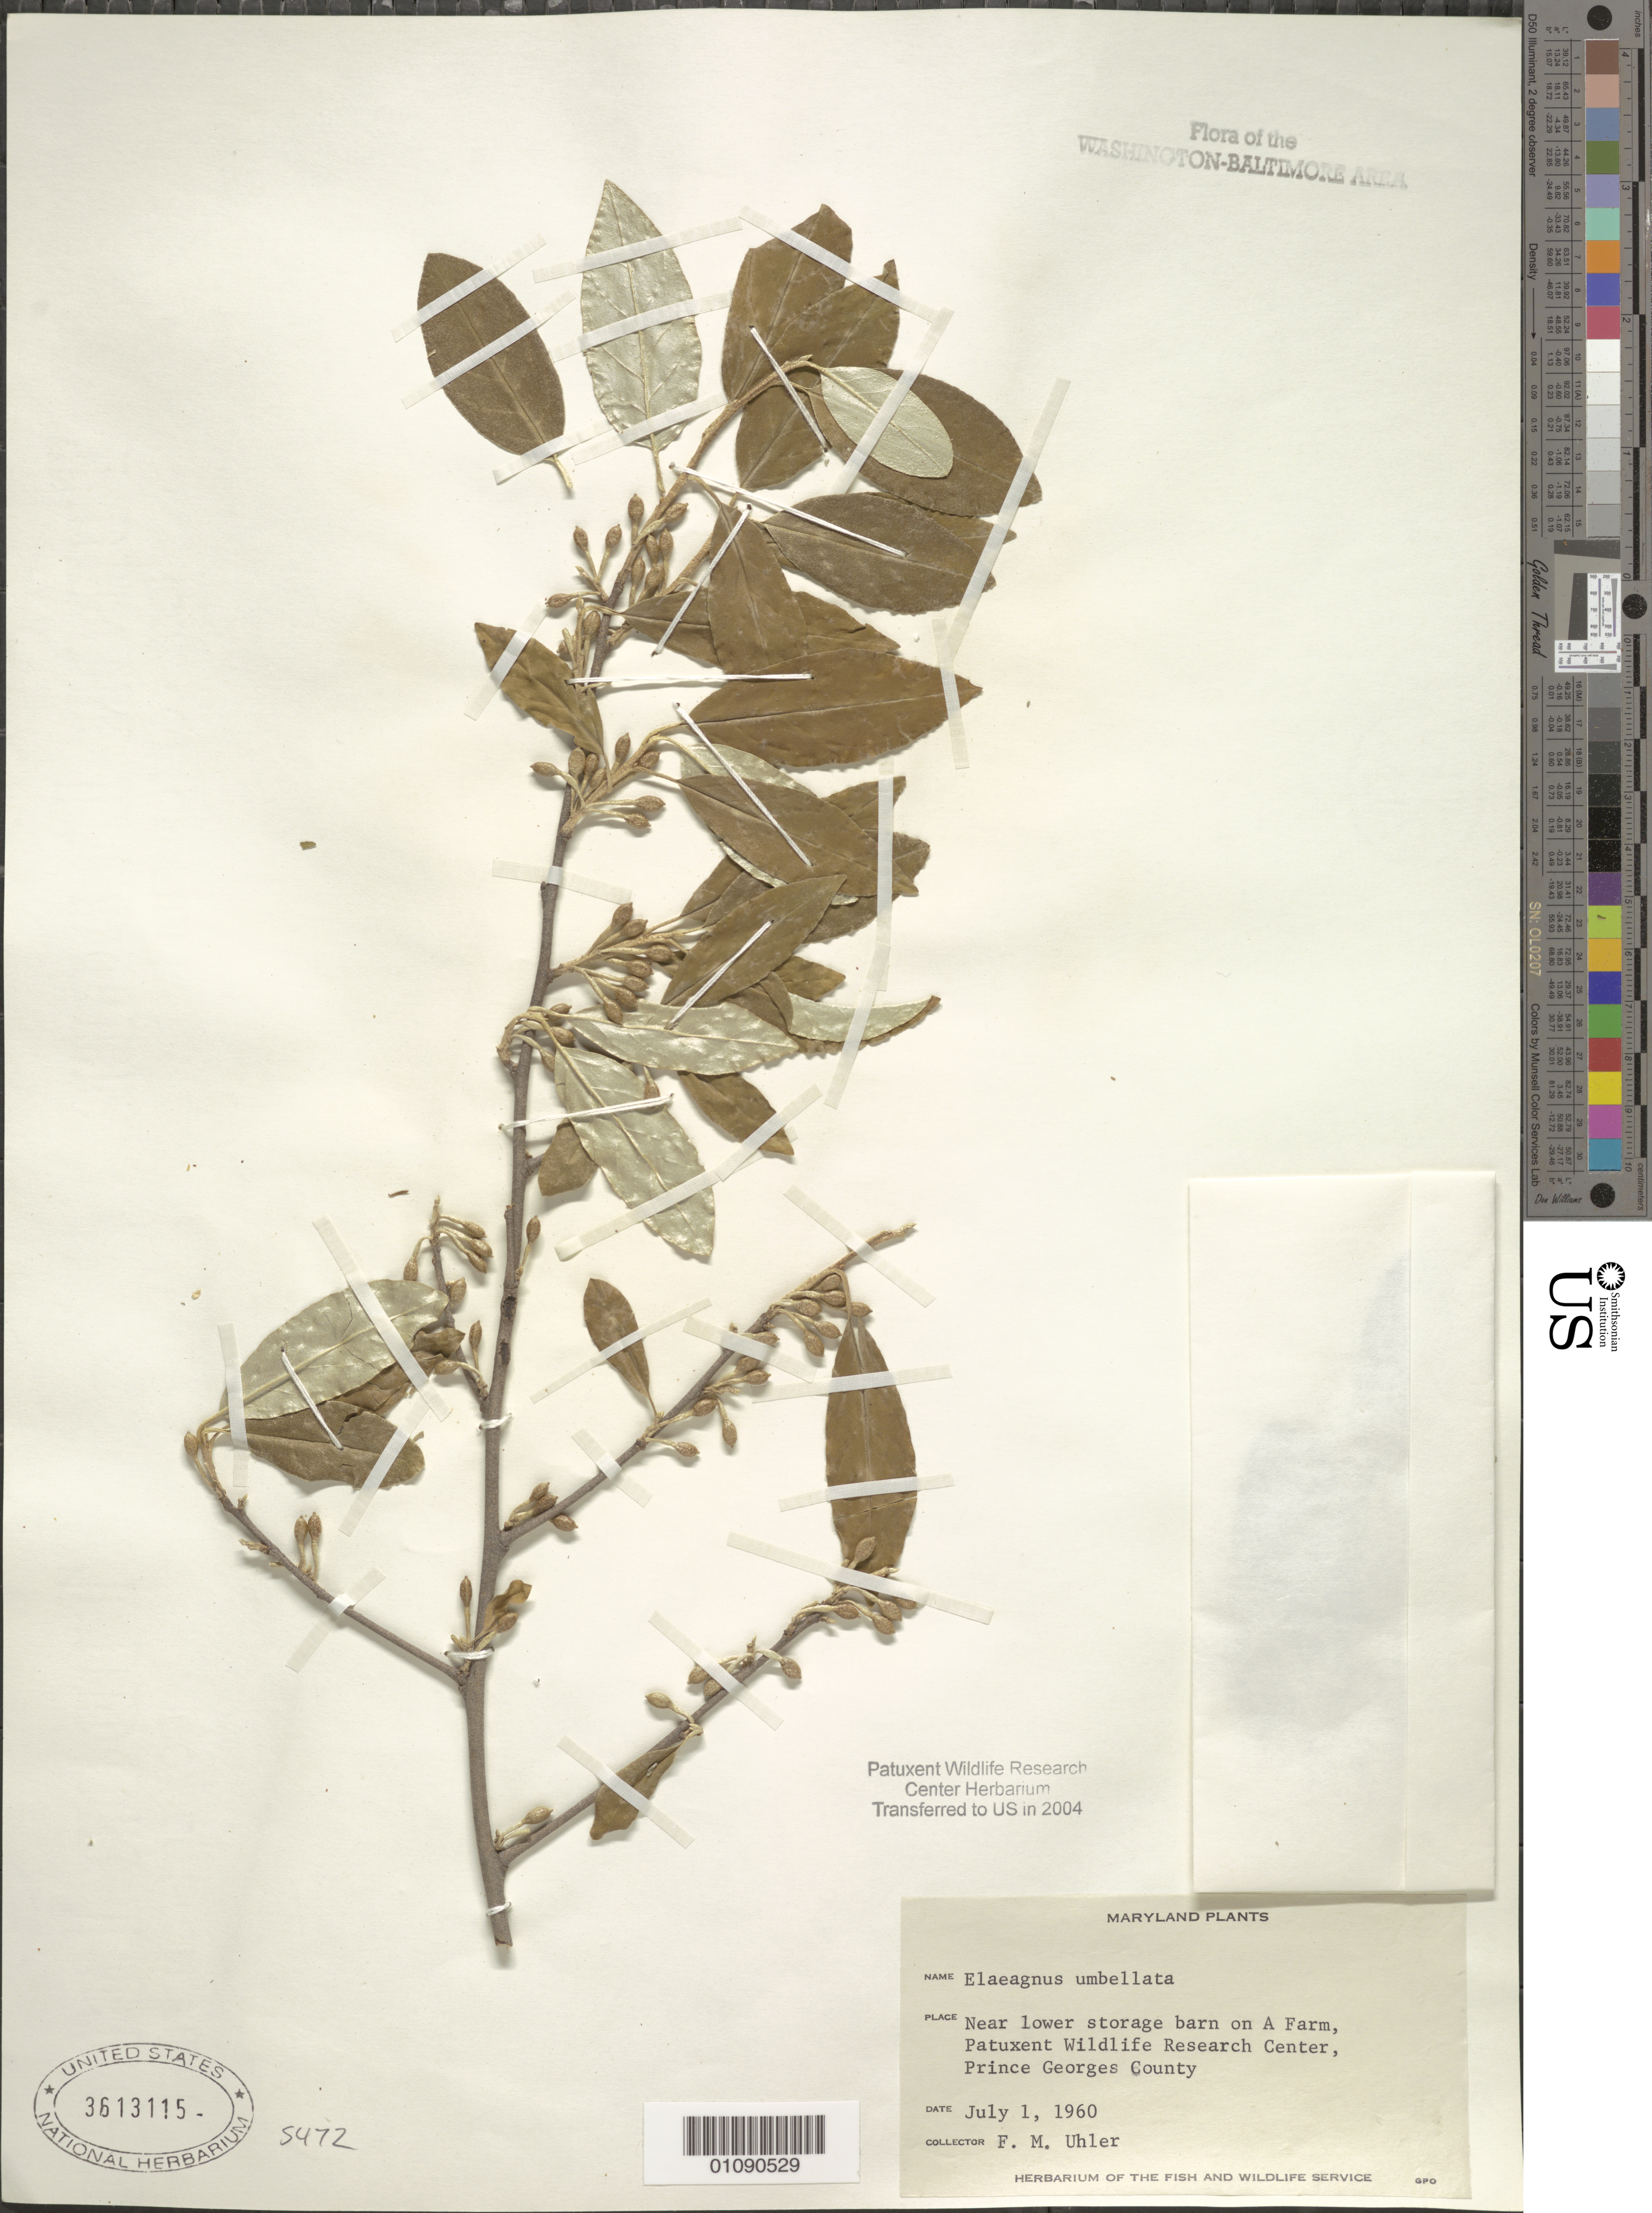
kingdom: Plantae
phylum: Tracheophyta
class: Magnoliopsida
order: Rosales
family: Elaeagnaceae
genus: Elaeagnus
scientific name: Elaeagnus umbellata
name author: Thunb.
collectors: F. M. Uhler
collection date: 1960-07-01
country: United States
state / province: Maryland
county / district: Prince George's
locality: Near lower storage barn on A Farm [as written on label]. Patuxent Wildlife Refuge.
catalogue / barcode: US 3613115